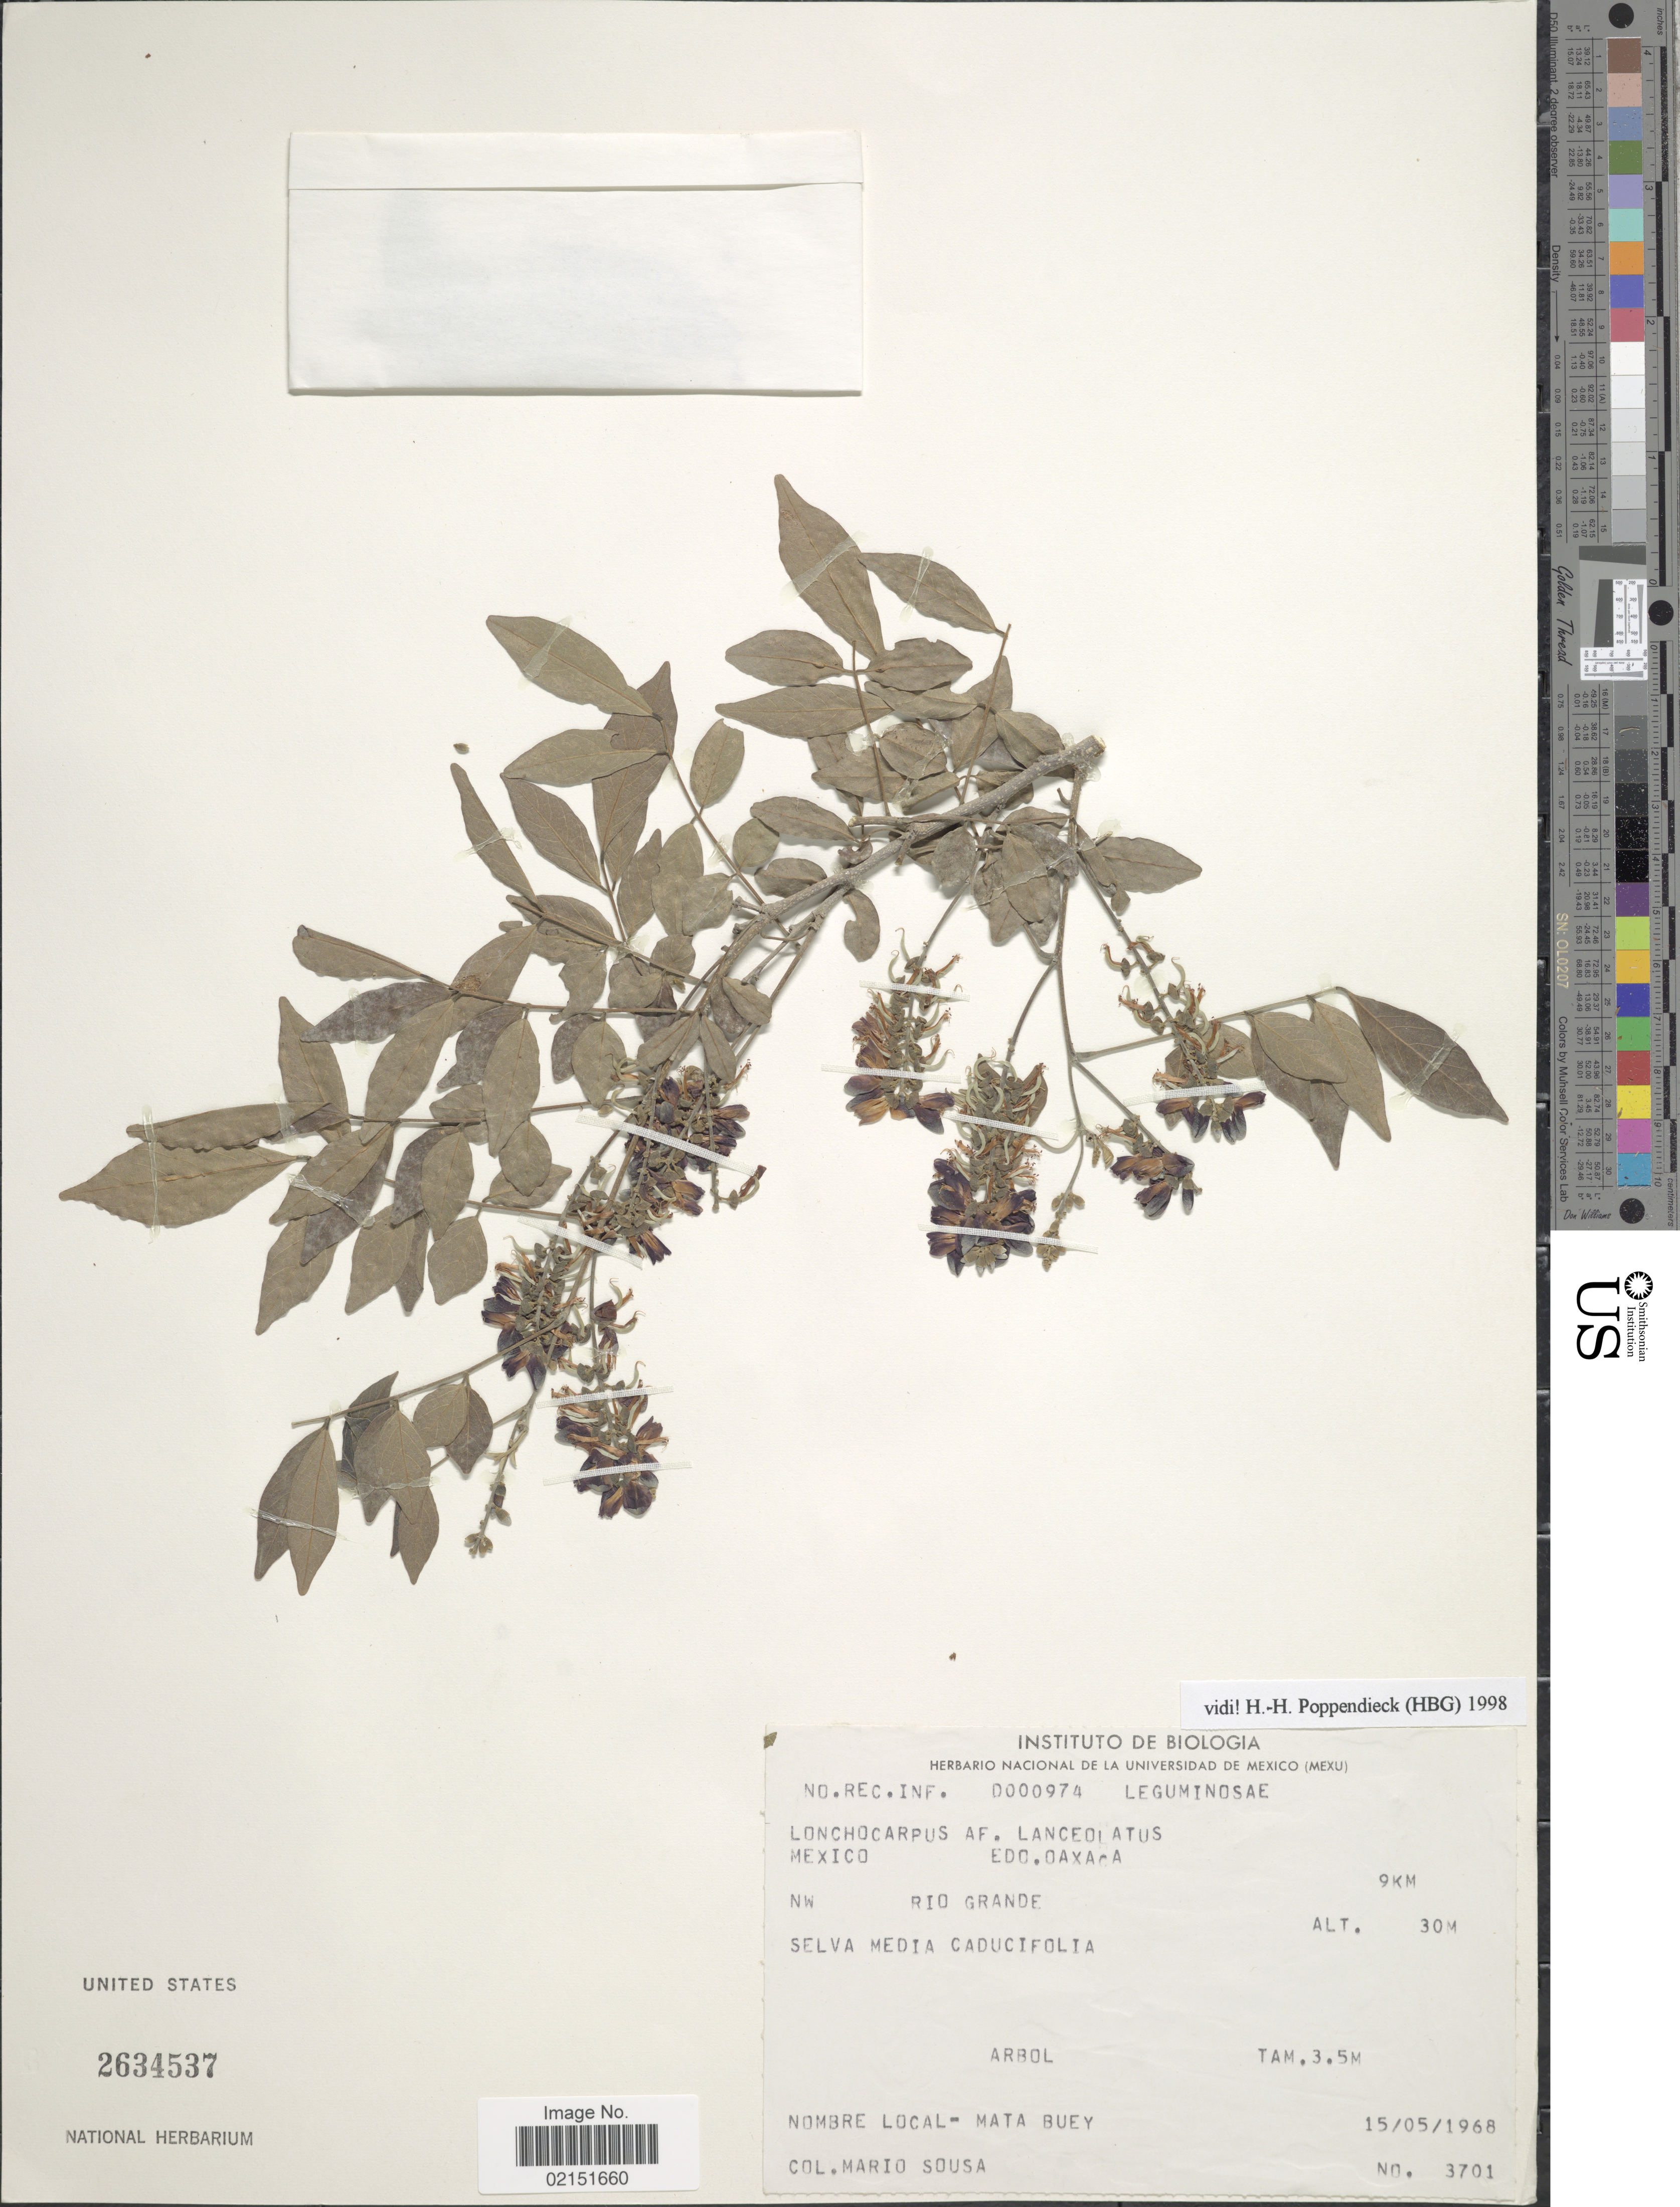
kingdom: Plantae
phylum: Tracheophyta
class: Magnoliopsida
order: Fabales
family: Fabaceae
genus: Lonchocarpus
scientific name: Lonchocarpus lanceolatus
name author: Benth.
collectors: M. Sousa S.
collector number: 3701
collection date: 1968-05-15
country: Mexico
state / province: Oaxaca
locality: Mexico. Edo. Oaxaca. NW Rio Grande 9km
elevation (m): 30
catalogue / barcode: US 2634537